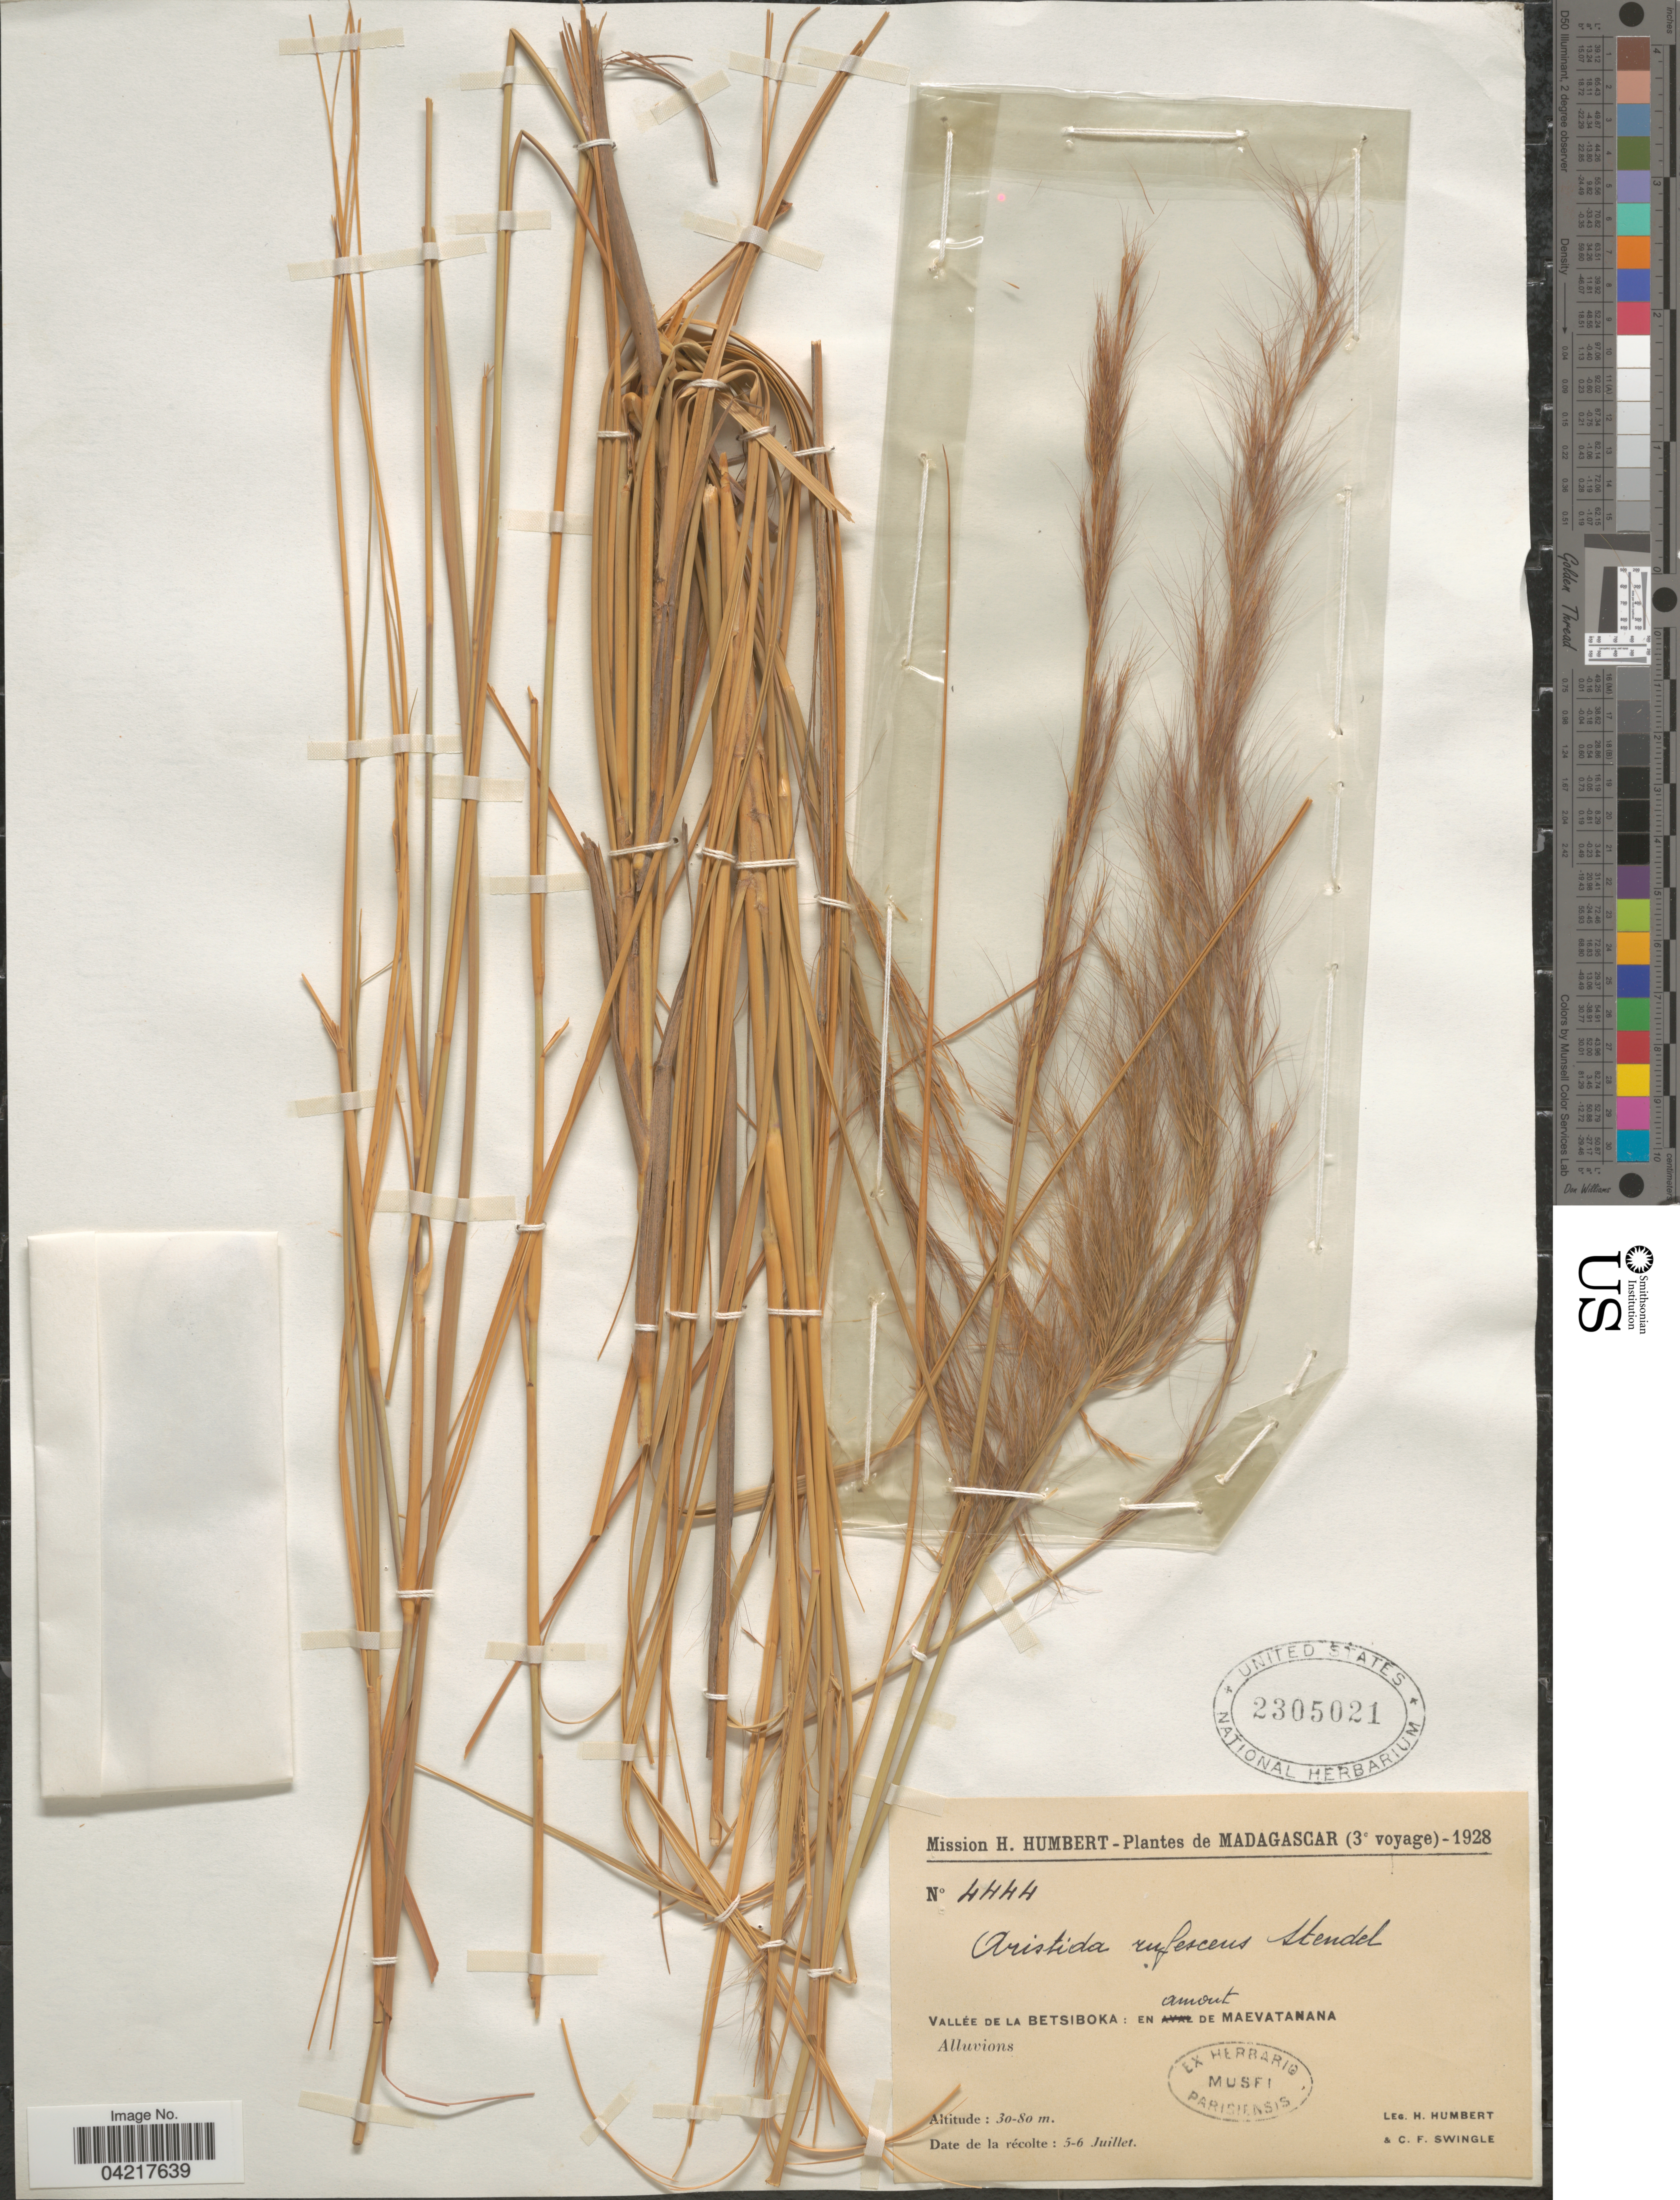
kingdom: Plantae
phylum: Tracheophyta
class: Liliopsida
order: Poales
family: Poaceae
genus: Aristida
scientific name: Aristida rufescens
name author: Steud.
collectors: H. Humbert & C. Swingle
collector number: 4444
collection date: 1928-07-05/1928-07-06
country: Madagascar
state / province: Betsiboka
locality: Mission H. Humbert - Plantes de Madagascar (3e voyage) - 1928. Vallée de la Betsiboka: en amount de Maevatanana.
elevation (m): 30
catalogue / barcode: US 2305021